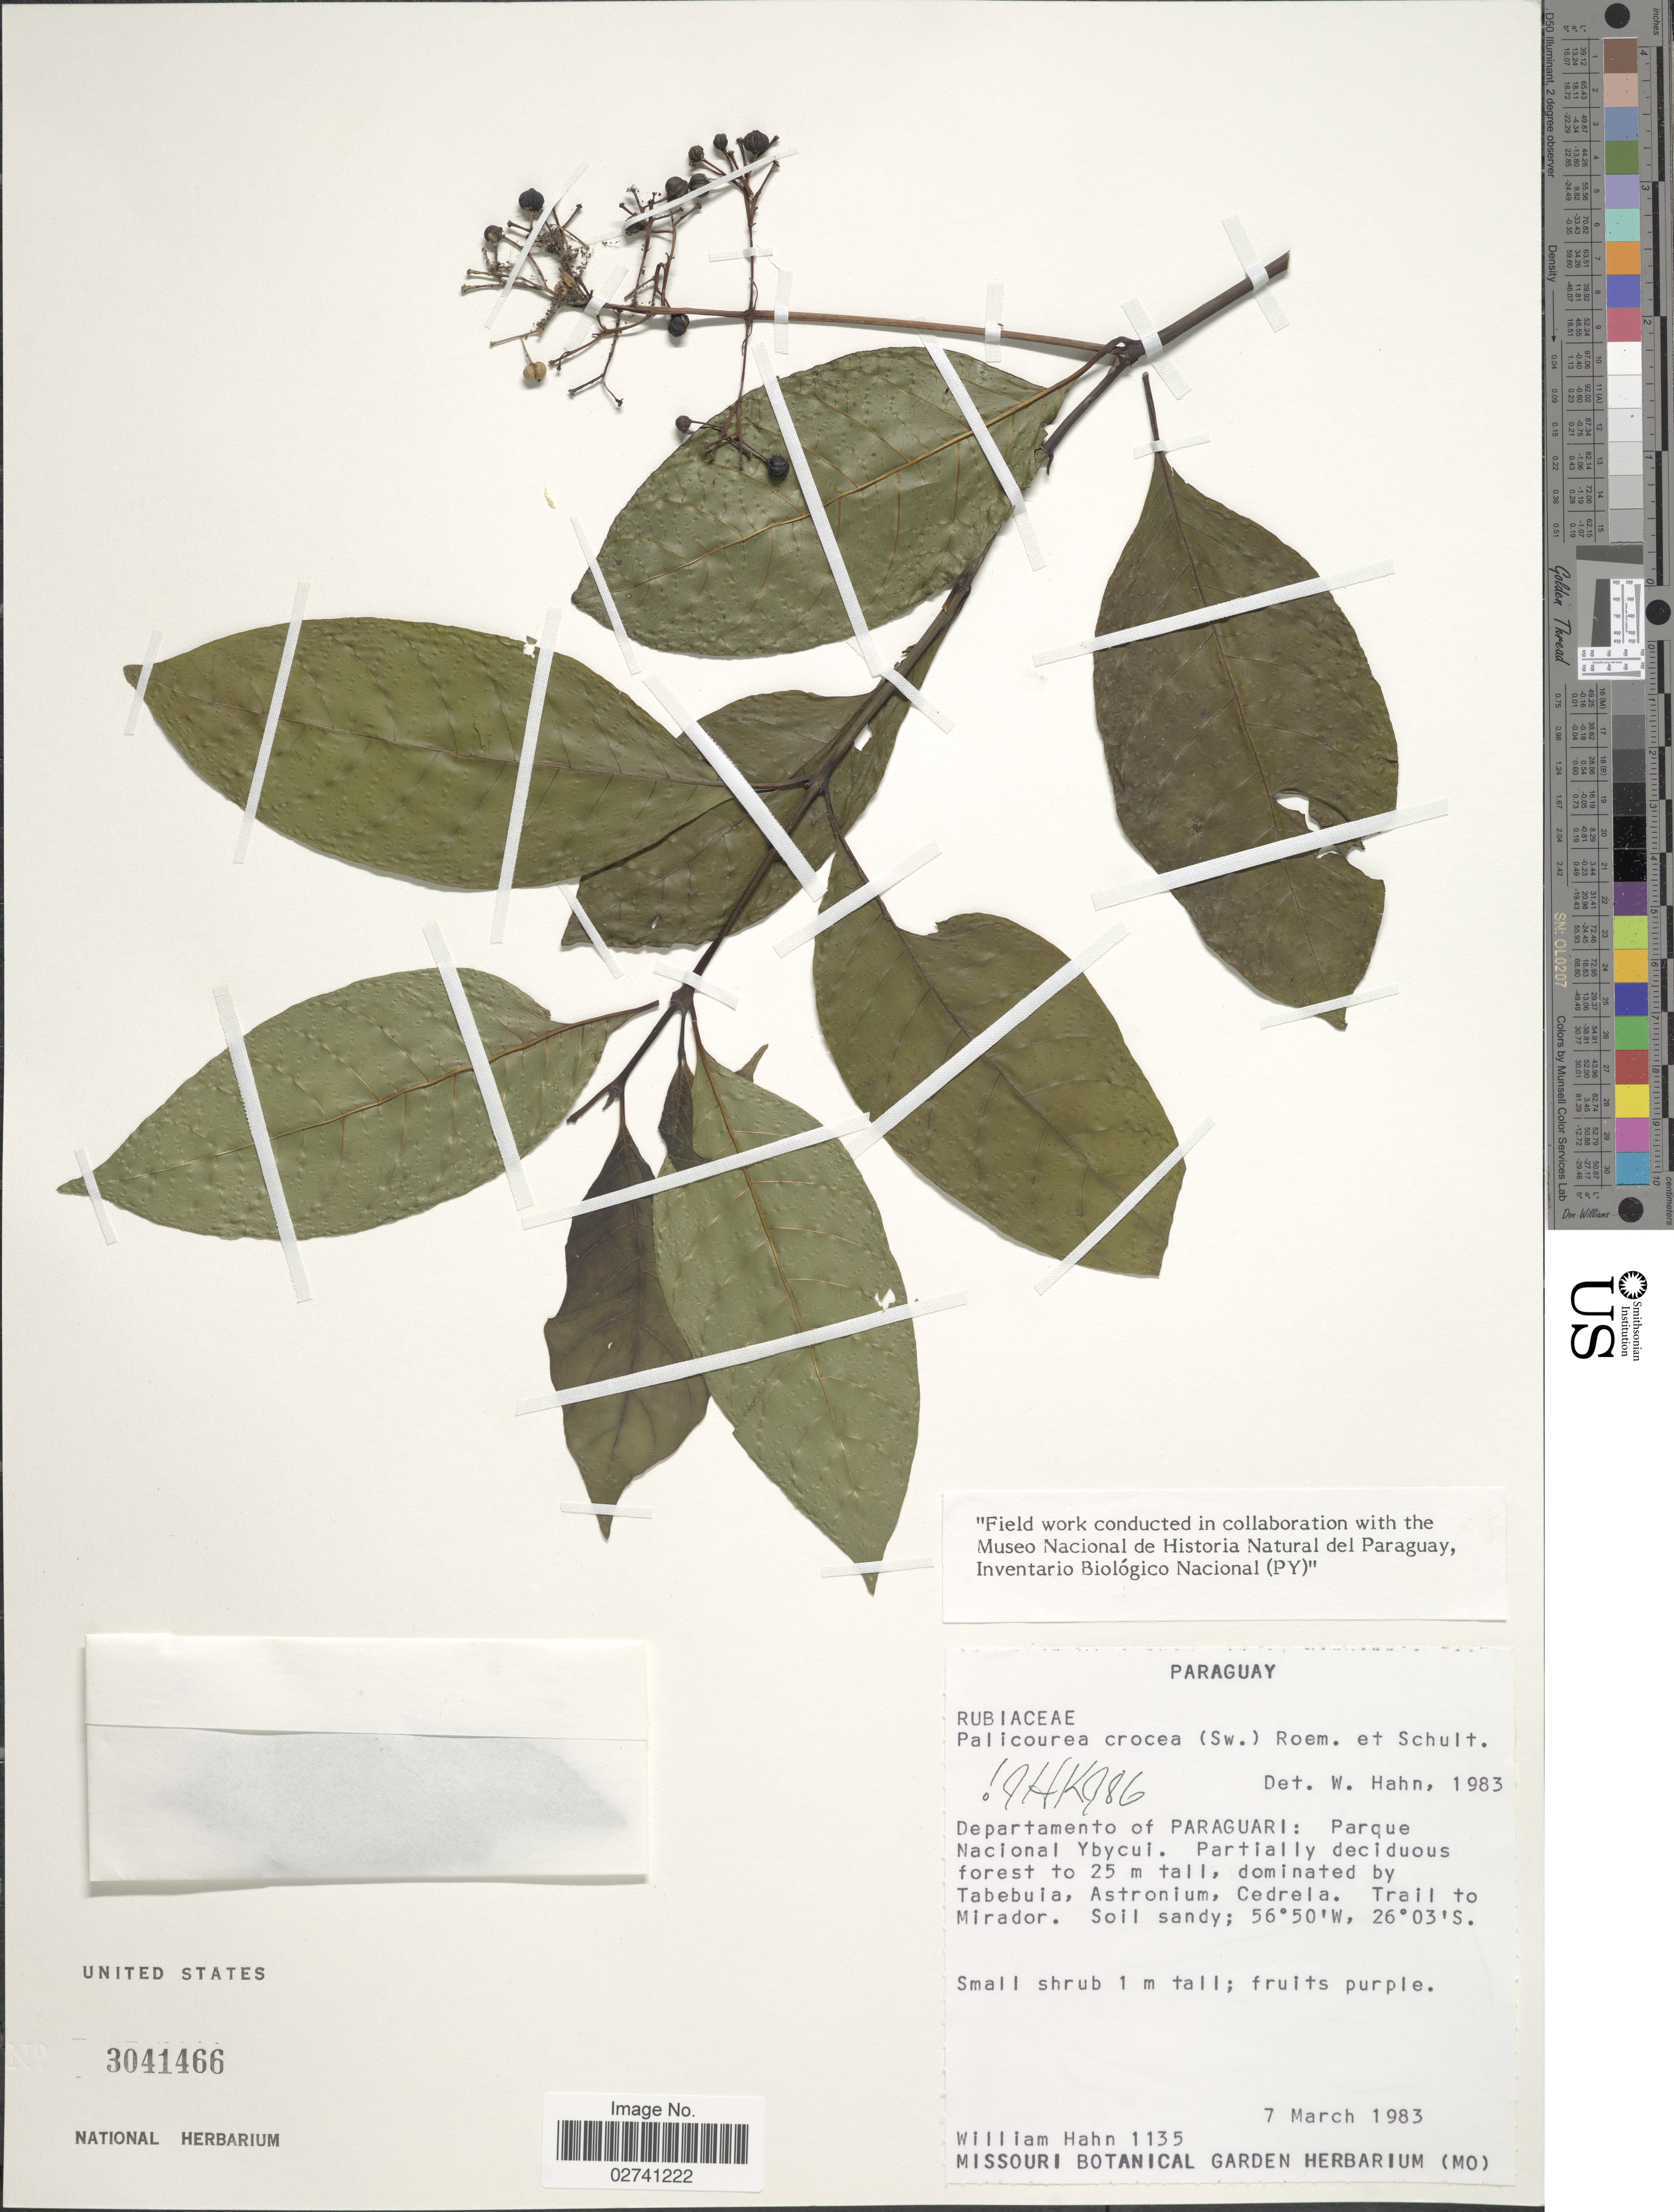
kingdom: Plantae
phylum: Tracheophyta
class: Magnoliopsida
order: Gentianales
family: Rubiaceae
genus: Palicourea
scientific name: Palicourea crocea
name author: (Sw.) Schult.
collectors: W. J. Hahn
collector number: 1135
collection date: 1983-03-07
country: Paraguay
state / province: Paraguari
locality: Parque Nacional Ybycui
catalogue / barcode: US 3041466